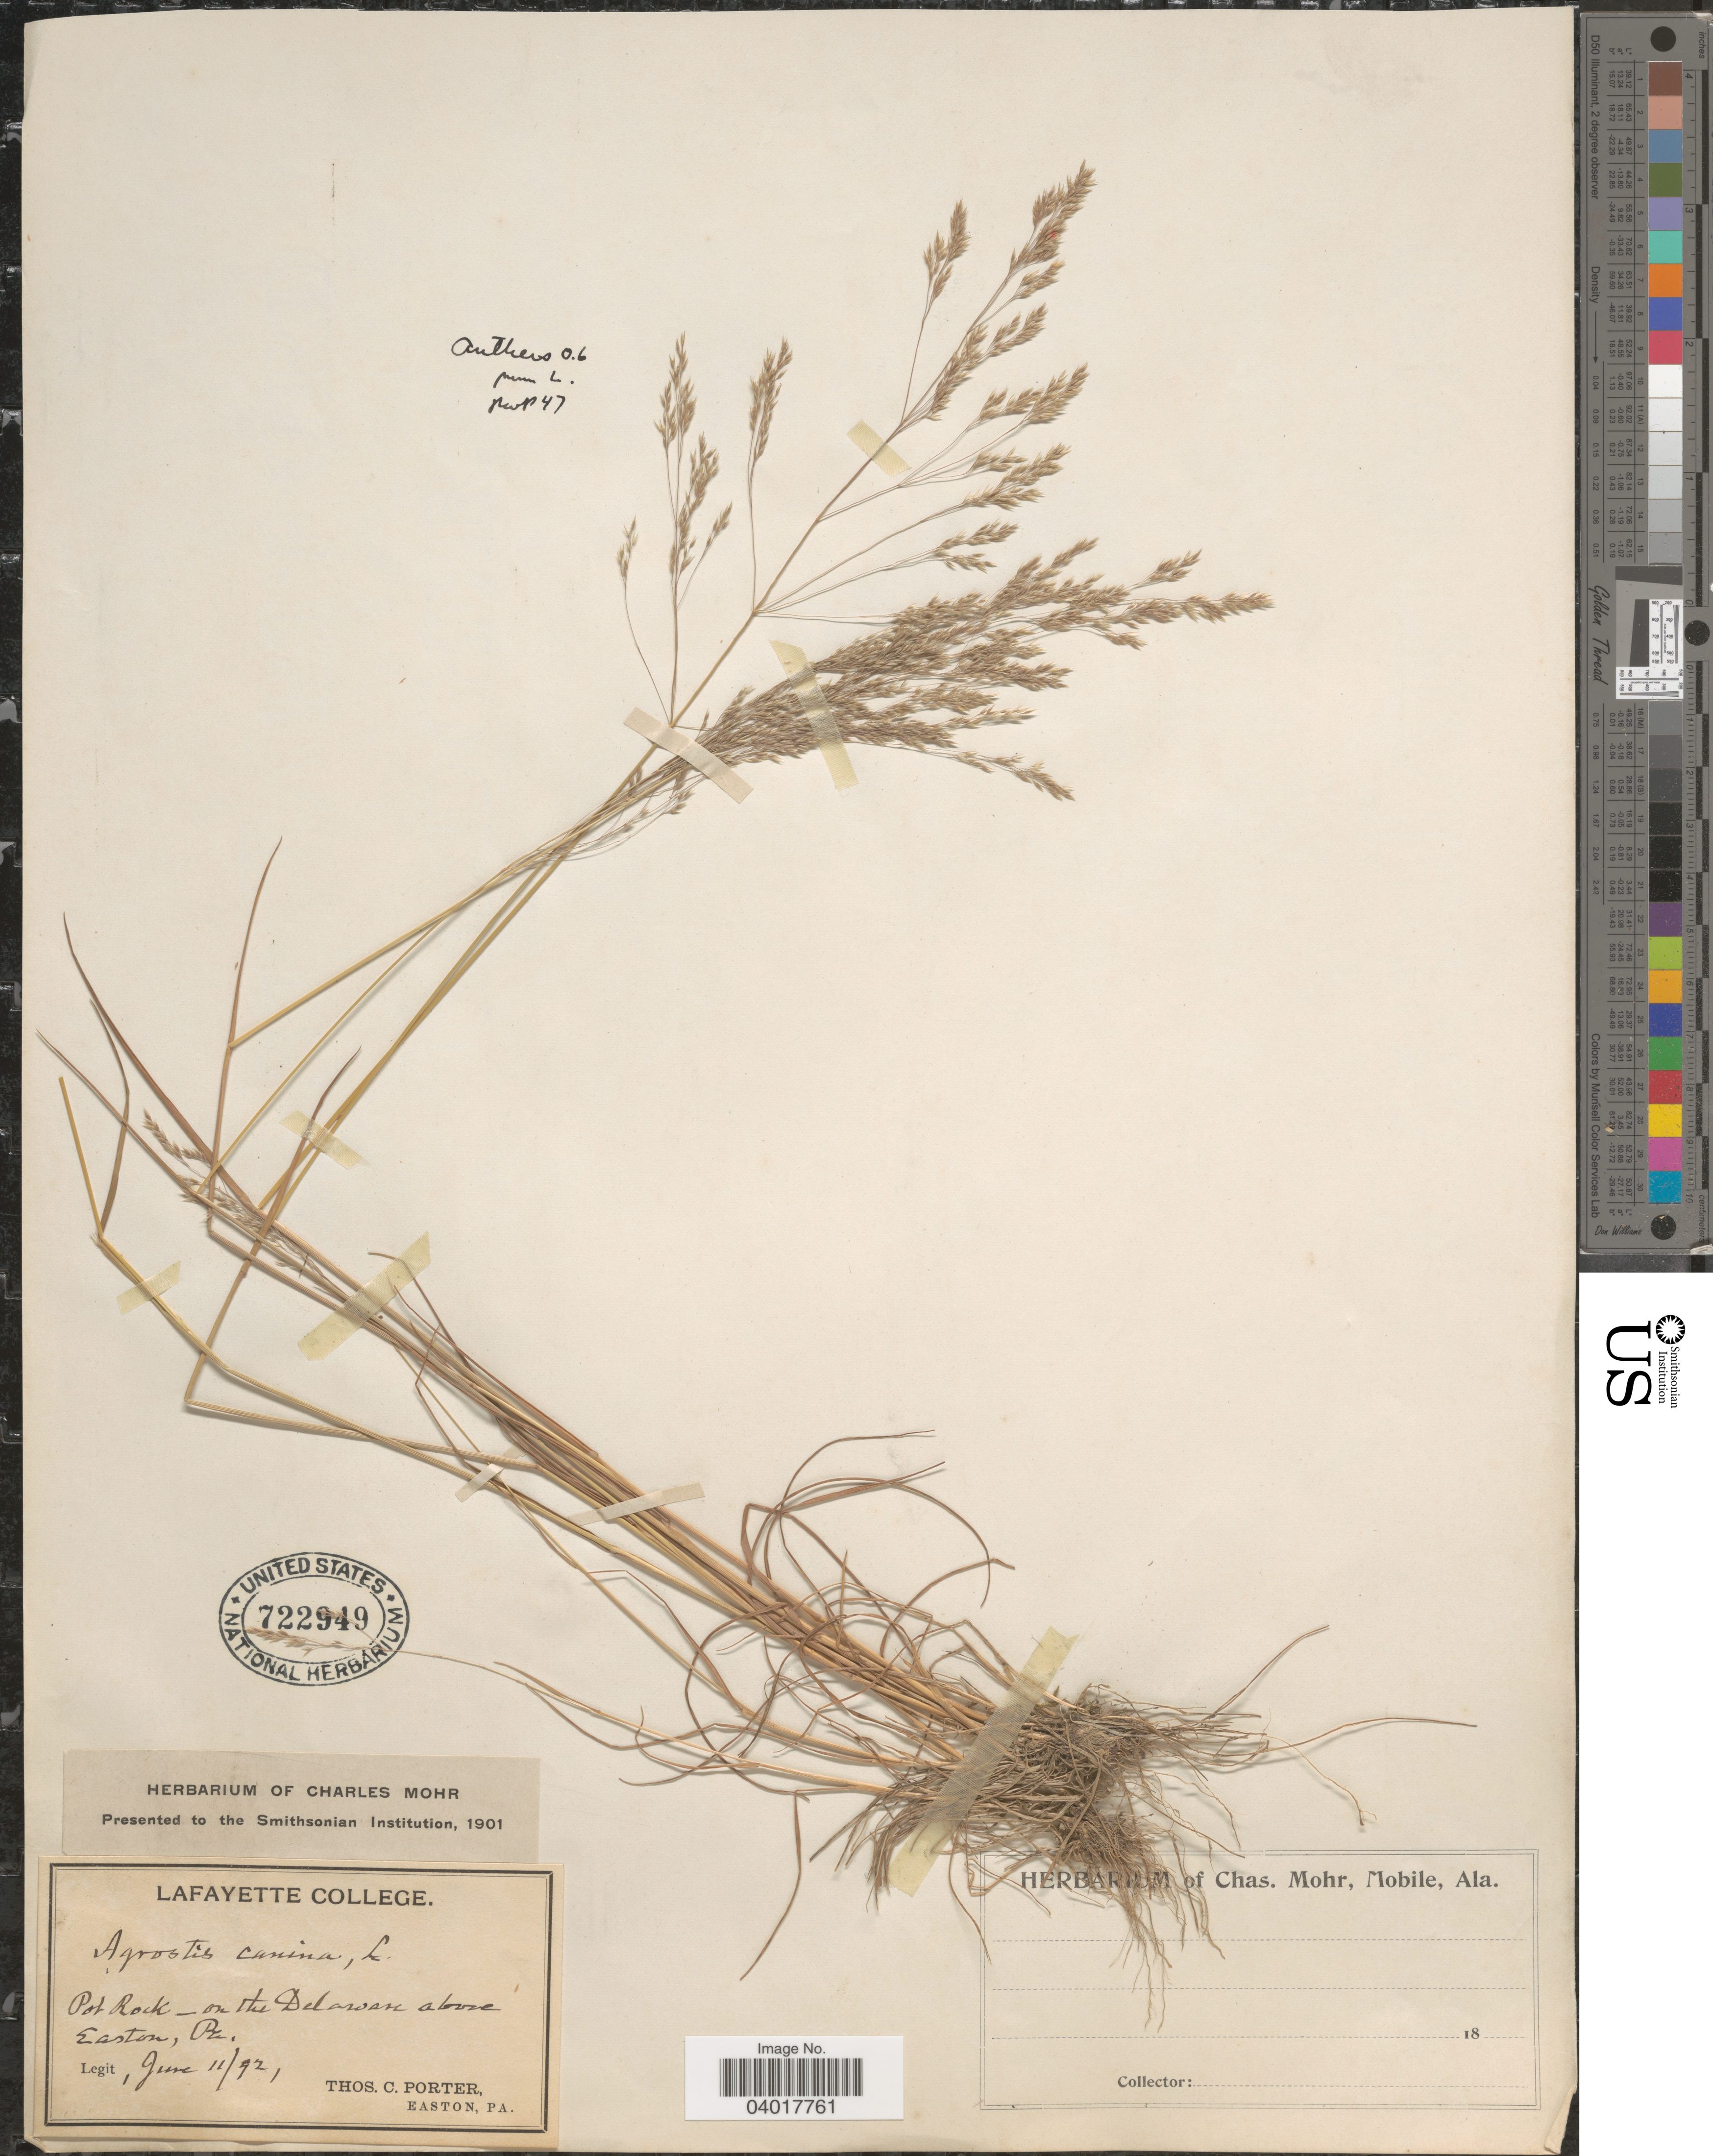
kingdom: Plantae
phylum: Tracheophyta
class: Liliopsida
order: Poales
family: Poaceae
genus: Agrostis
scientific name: Agrostis canina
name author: L.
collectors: T. Porter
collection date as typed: Transcribed d/m/y: 11/6/92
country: United States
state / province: Pennsylvania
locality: Pot Rock- on the Delaware above Easton.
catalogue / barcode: US 722949